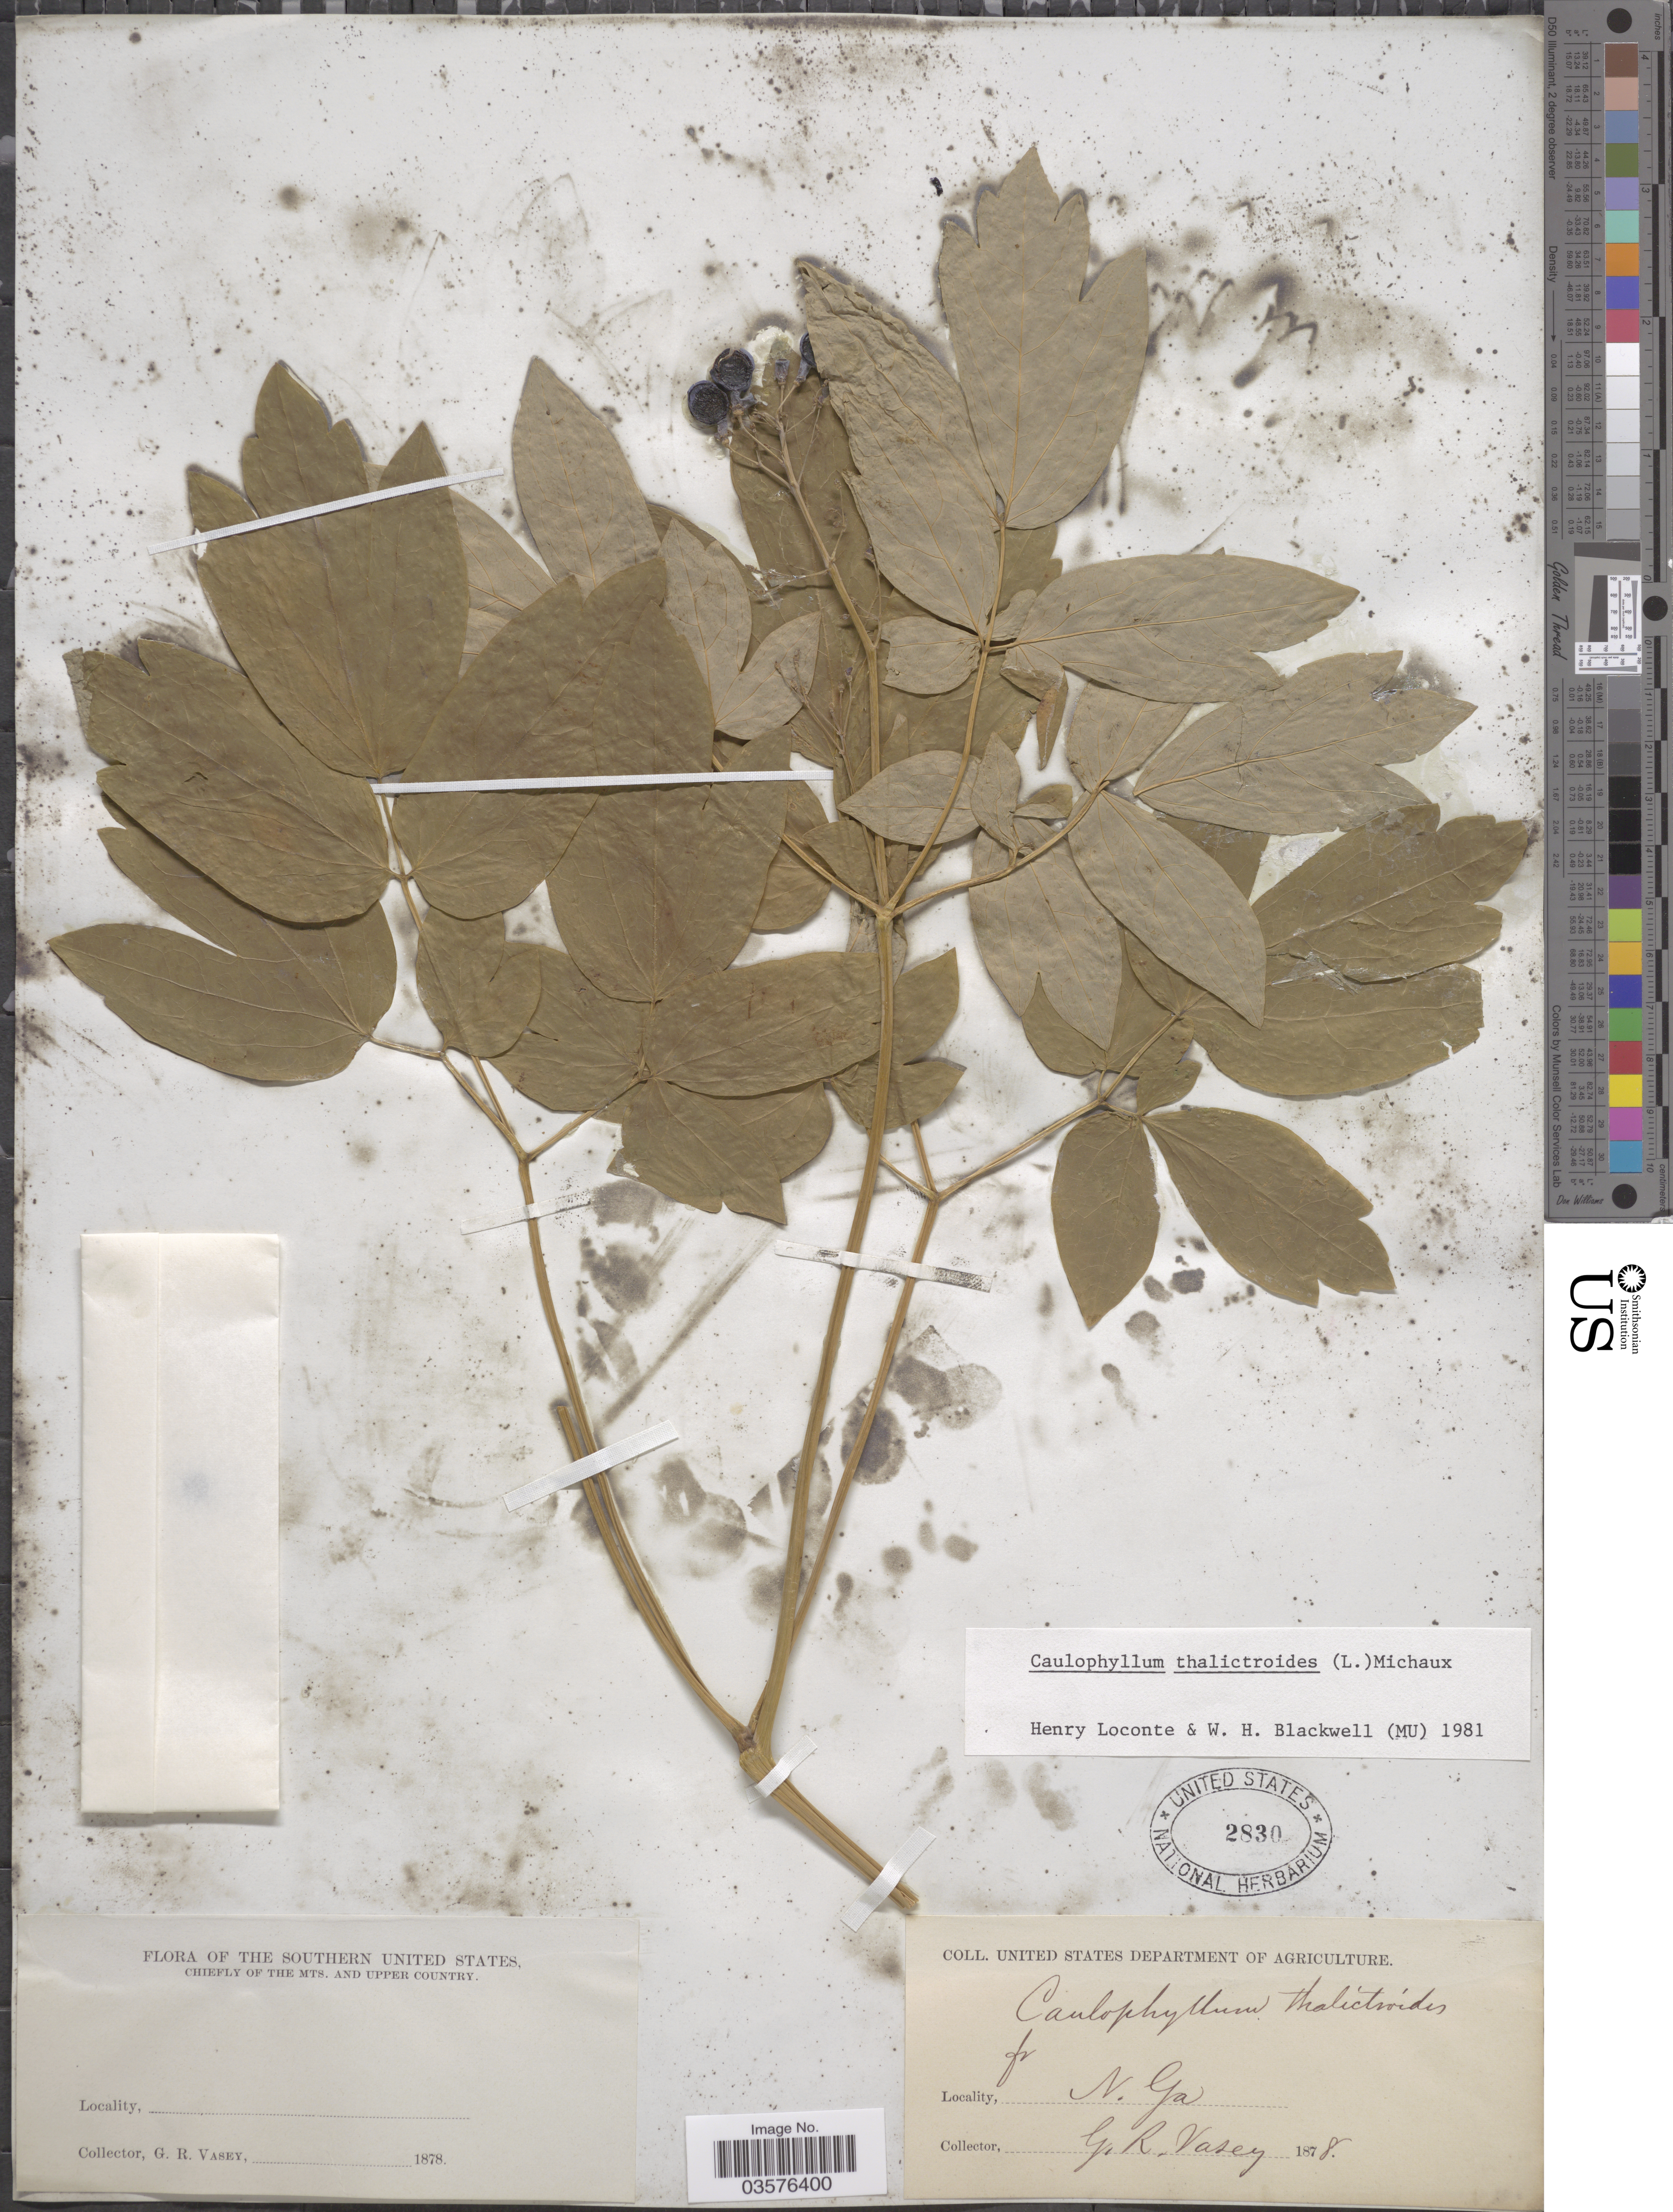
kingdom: Plantae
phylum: Tracheophyta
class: Magnoliopsida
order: Ranunculales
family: Berberidaceae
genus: Caulophyllum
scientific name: Caulophyllum thalictroides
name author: (L.) Michx.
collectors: G. R. Vasey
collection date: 1878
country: United States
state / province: Georgia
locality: Southern United States. Chiefly of the Mts. and Upper Country. N. Ga.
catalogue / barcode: US 2830